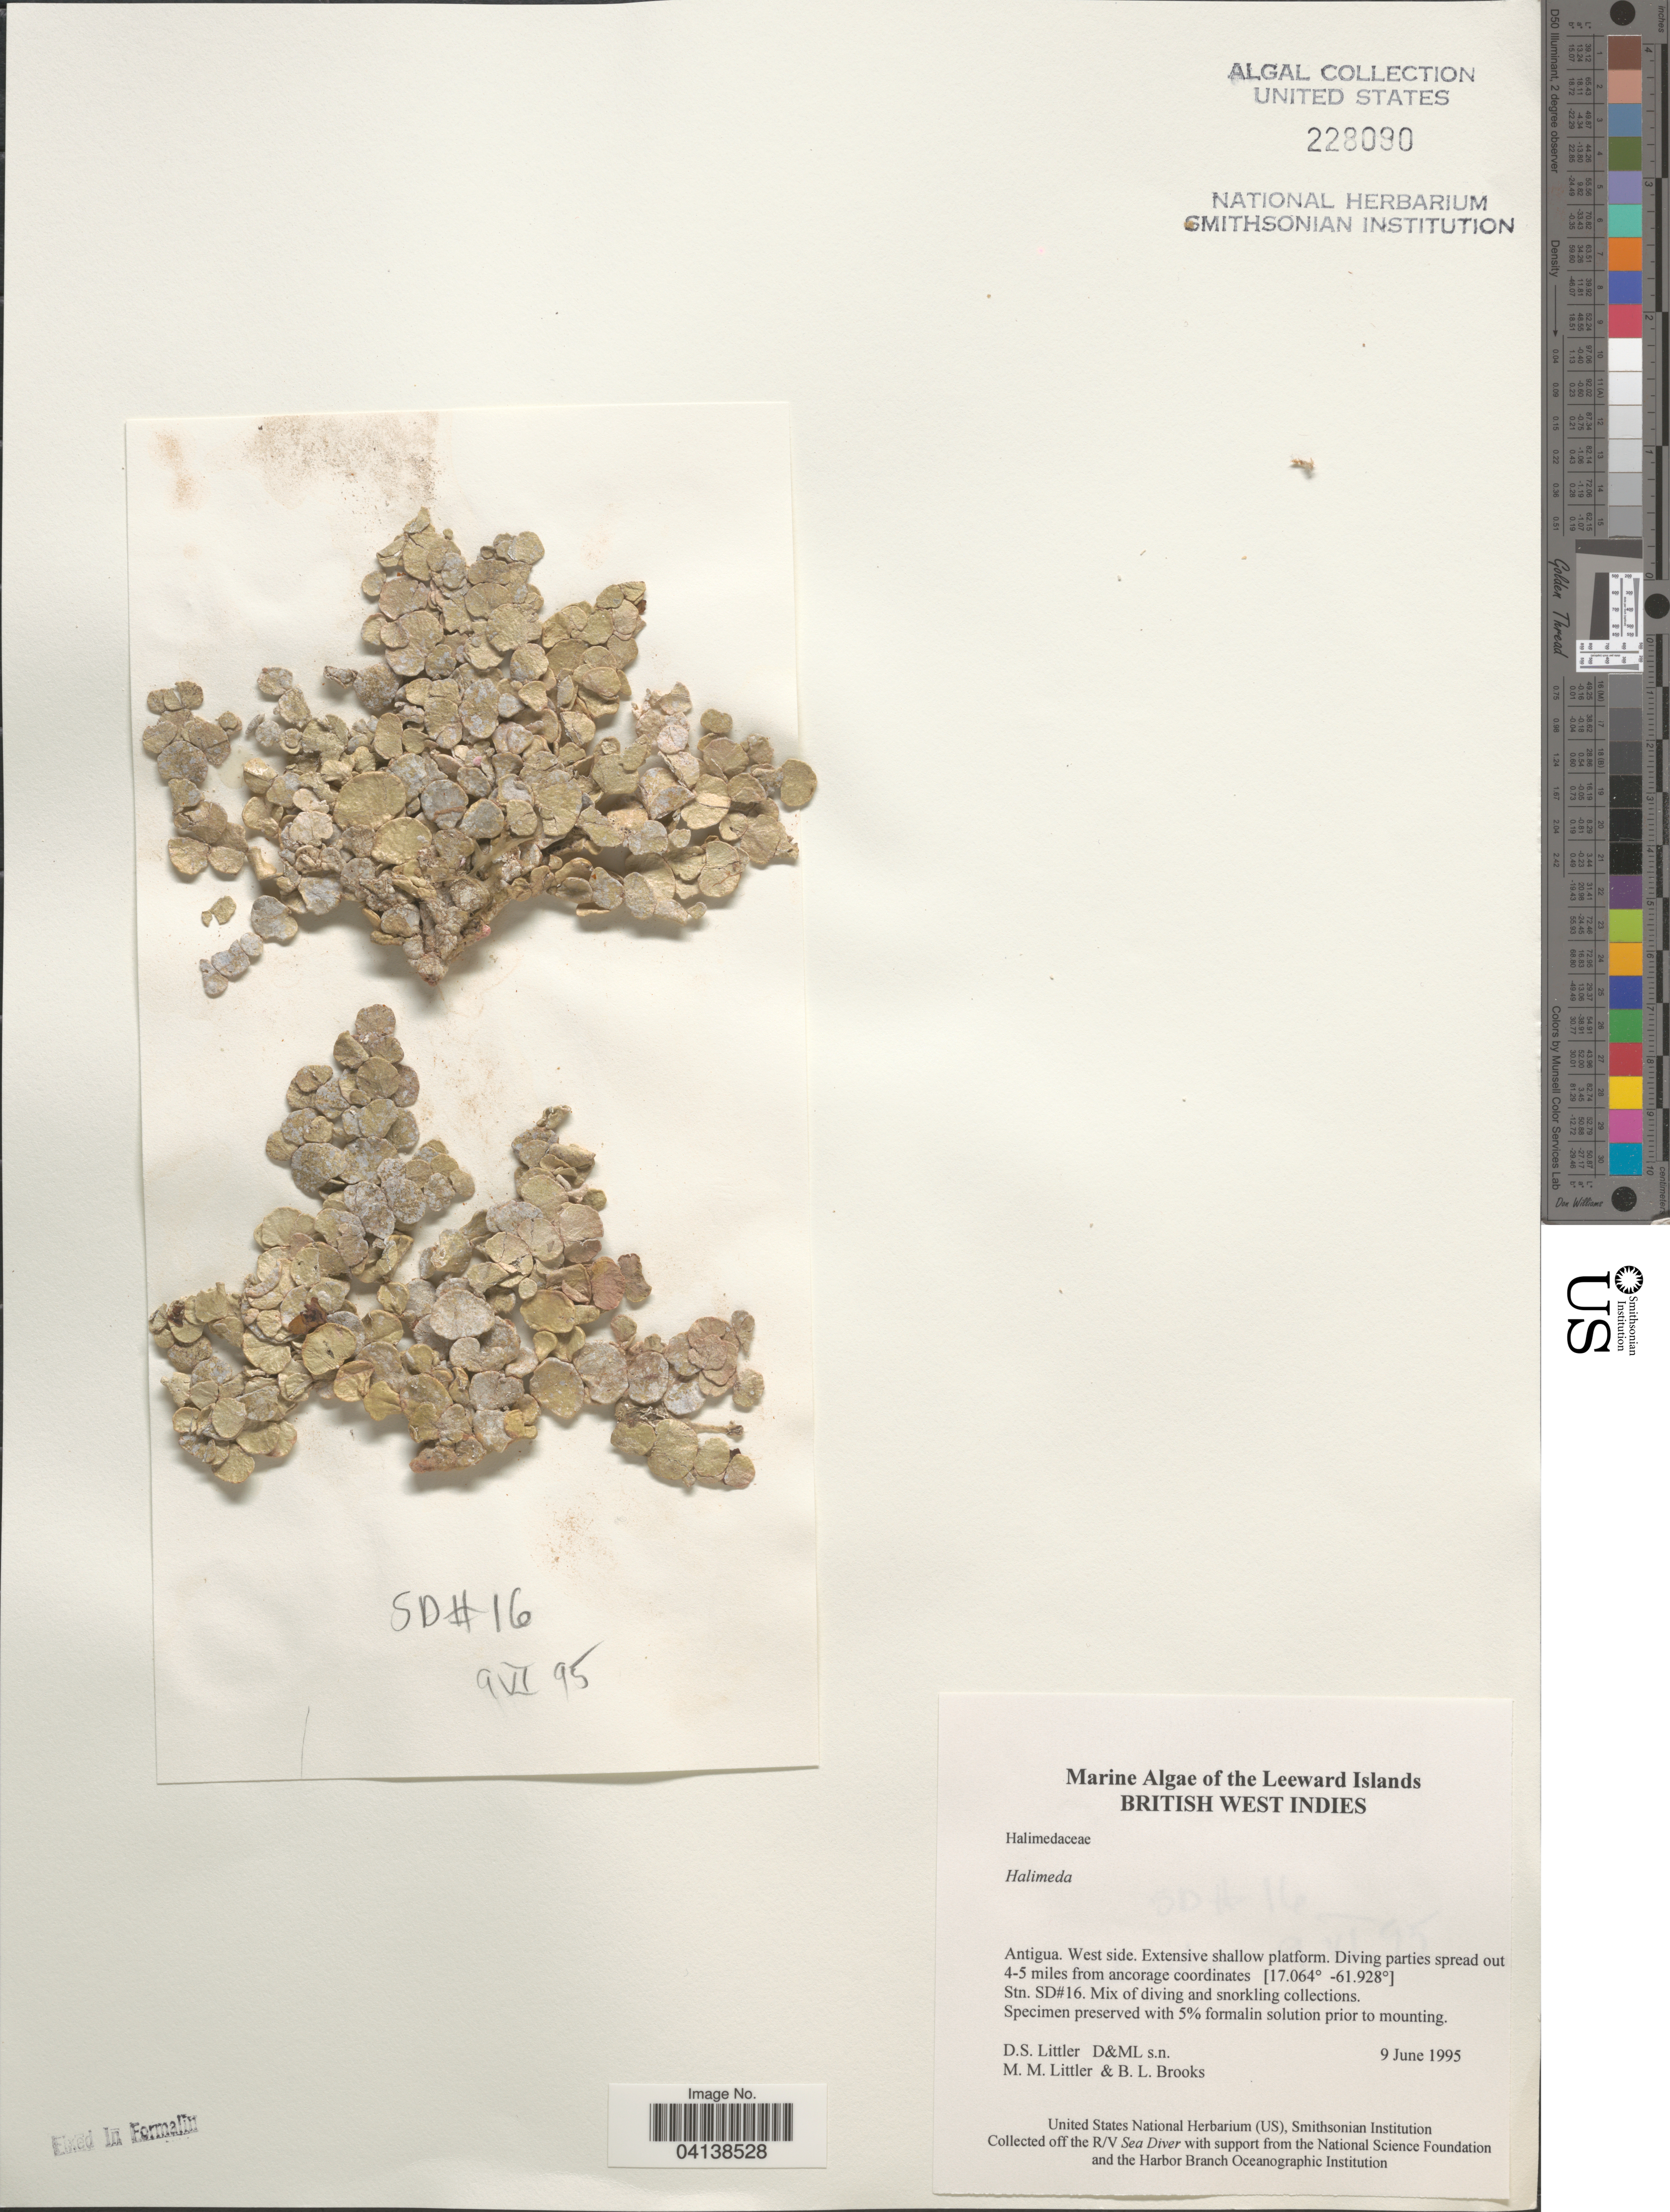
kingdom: Plantae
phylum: Chlorophyta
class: Ulvophyceae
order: Bryopsidales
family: Halimedaceae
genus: Halimeda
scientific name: Halimeda sp.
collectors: D. S. Littler & B. Brooks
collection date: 1995-06-09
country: Antigua and Barbuda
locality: Leeward Islands. British West Indies. Antigua. West side. Extensive shallow platform. Diving parties spread out 4-5 milies from ancorage coordinates. Stn. SD#16.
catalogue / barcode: US 228090